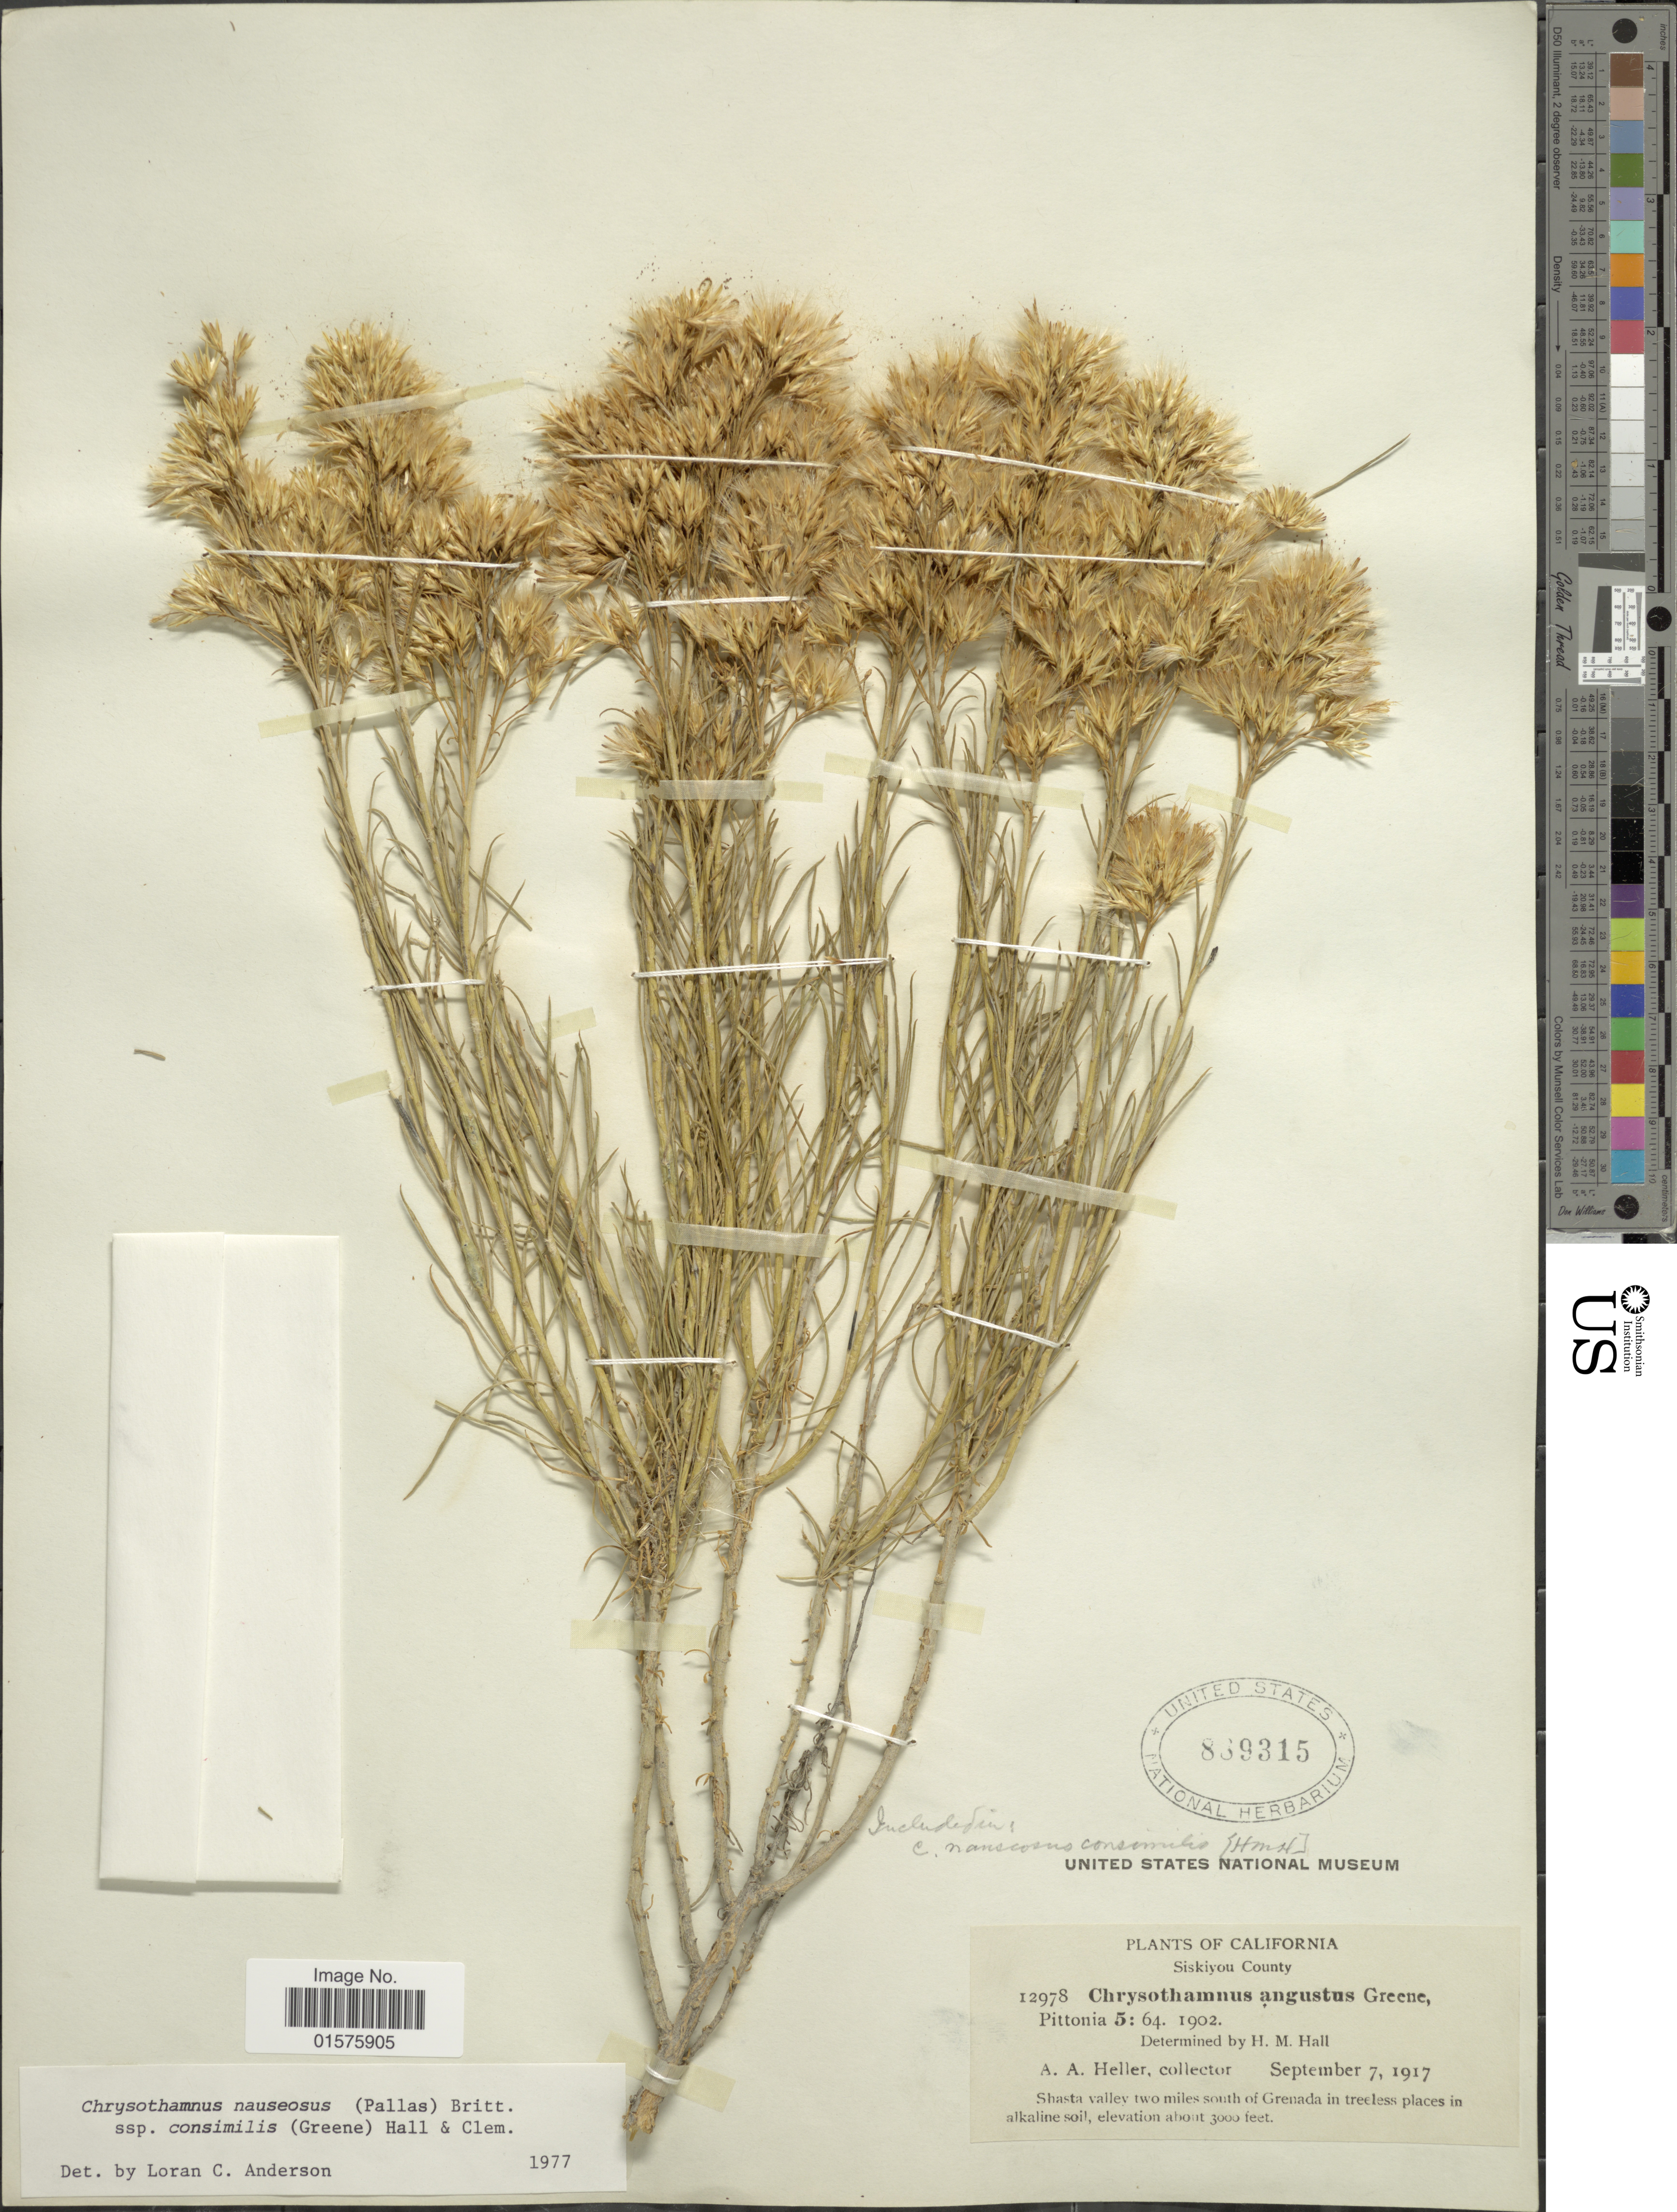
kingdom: Plantae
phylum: Tracheophyta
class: Magnoliopsida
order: Asterales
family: Asteraceae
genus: Ericameria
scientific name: Ericameria nauseosa var. oreophila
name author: (A. Nelson) G.L. Nesom & G.I. Baird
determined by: Urbatsch, Lowell E., Curator (LSU), Louisiana State University (UNITED STATES)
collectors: A. A. Heller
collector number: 12978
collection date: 1917-09-07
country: United States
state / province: California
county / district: Siskiyou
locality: Siskiyou County, Shasta valley two miles south of Grenada in treeles places in alkaline soil.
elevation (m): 914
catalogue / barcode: US 839315